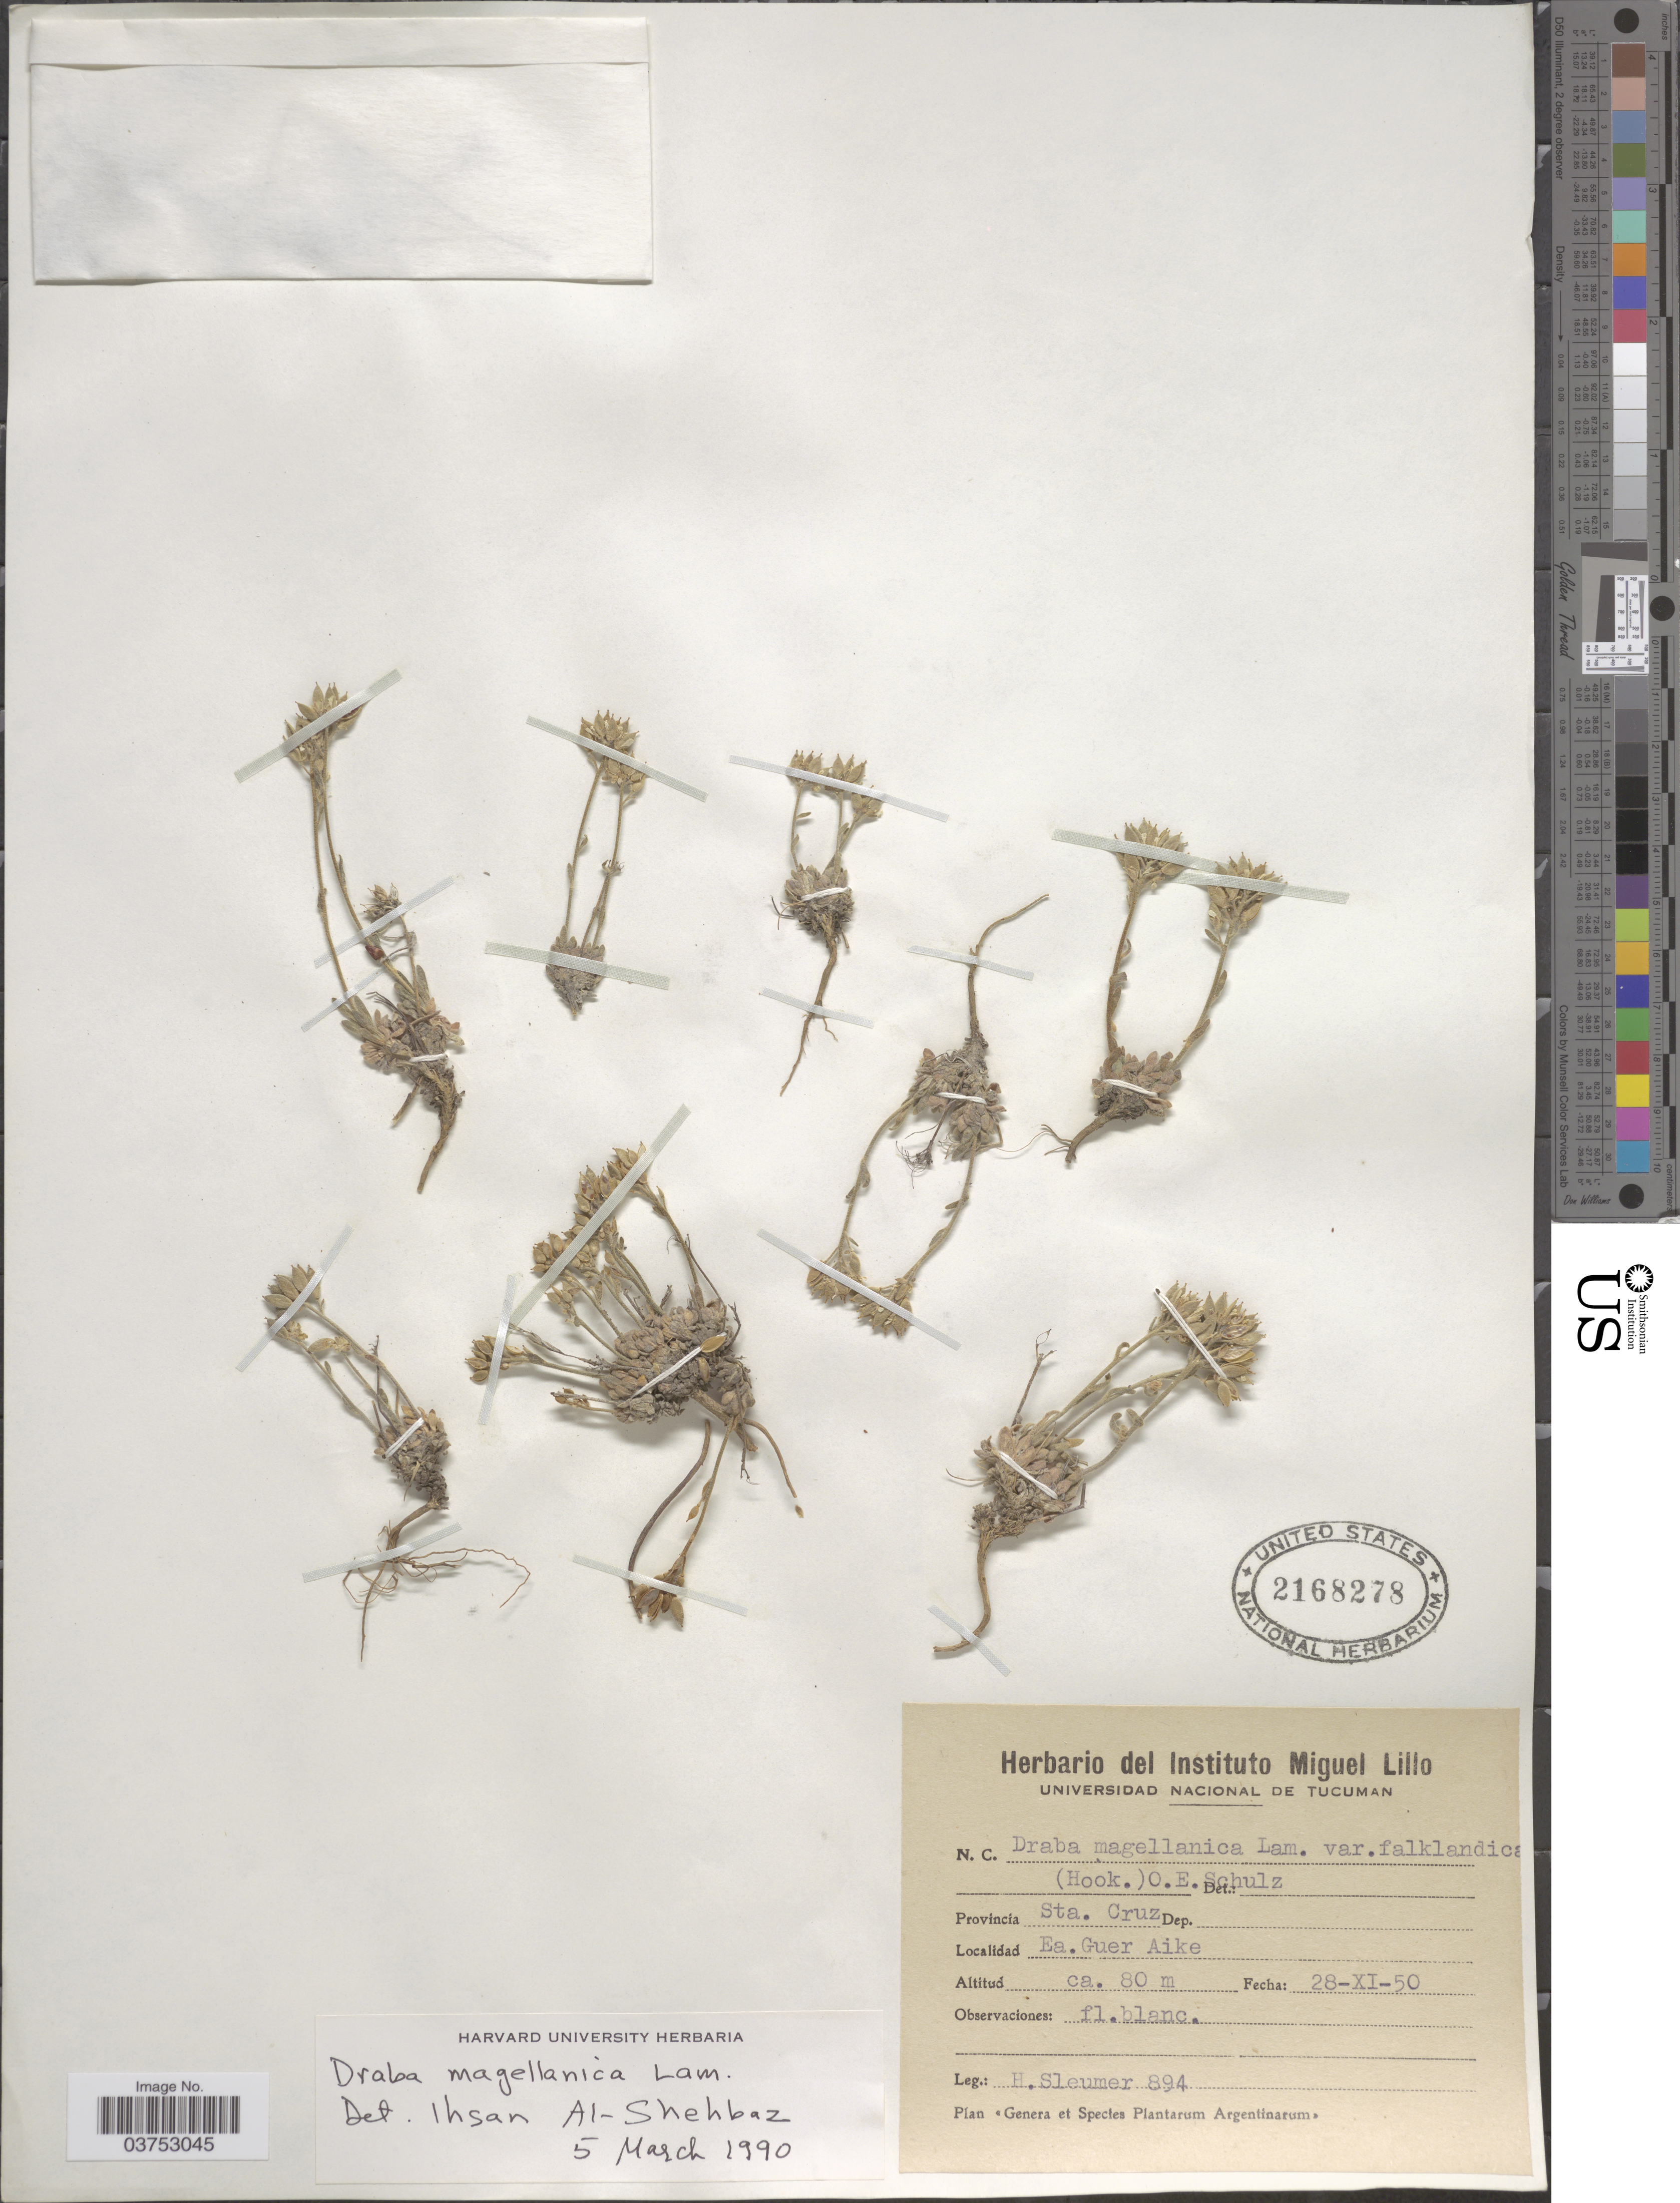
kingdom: Plantae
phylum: Tracheophyta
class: Magnoliopsida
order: Brassicales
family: Brassicaceae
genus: Draba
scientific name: Draba magellanica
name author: (A. Gray) Lam.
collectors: H. O. Sleumer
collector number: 894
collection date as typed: Transcribed d/m/y: 28/11/50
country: Argentina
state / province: Santa Cruz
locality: Ea. Guer Aike.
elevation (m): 80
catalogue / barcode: US 2168278